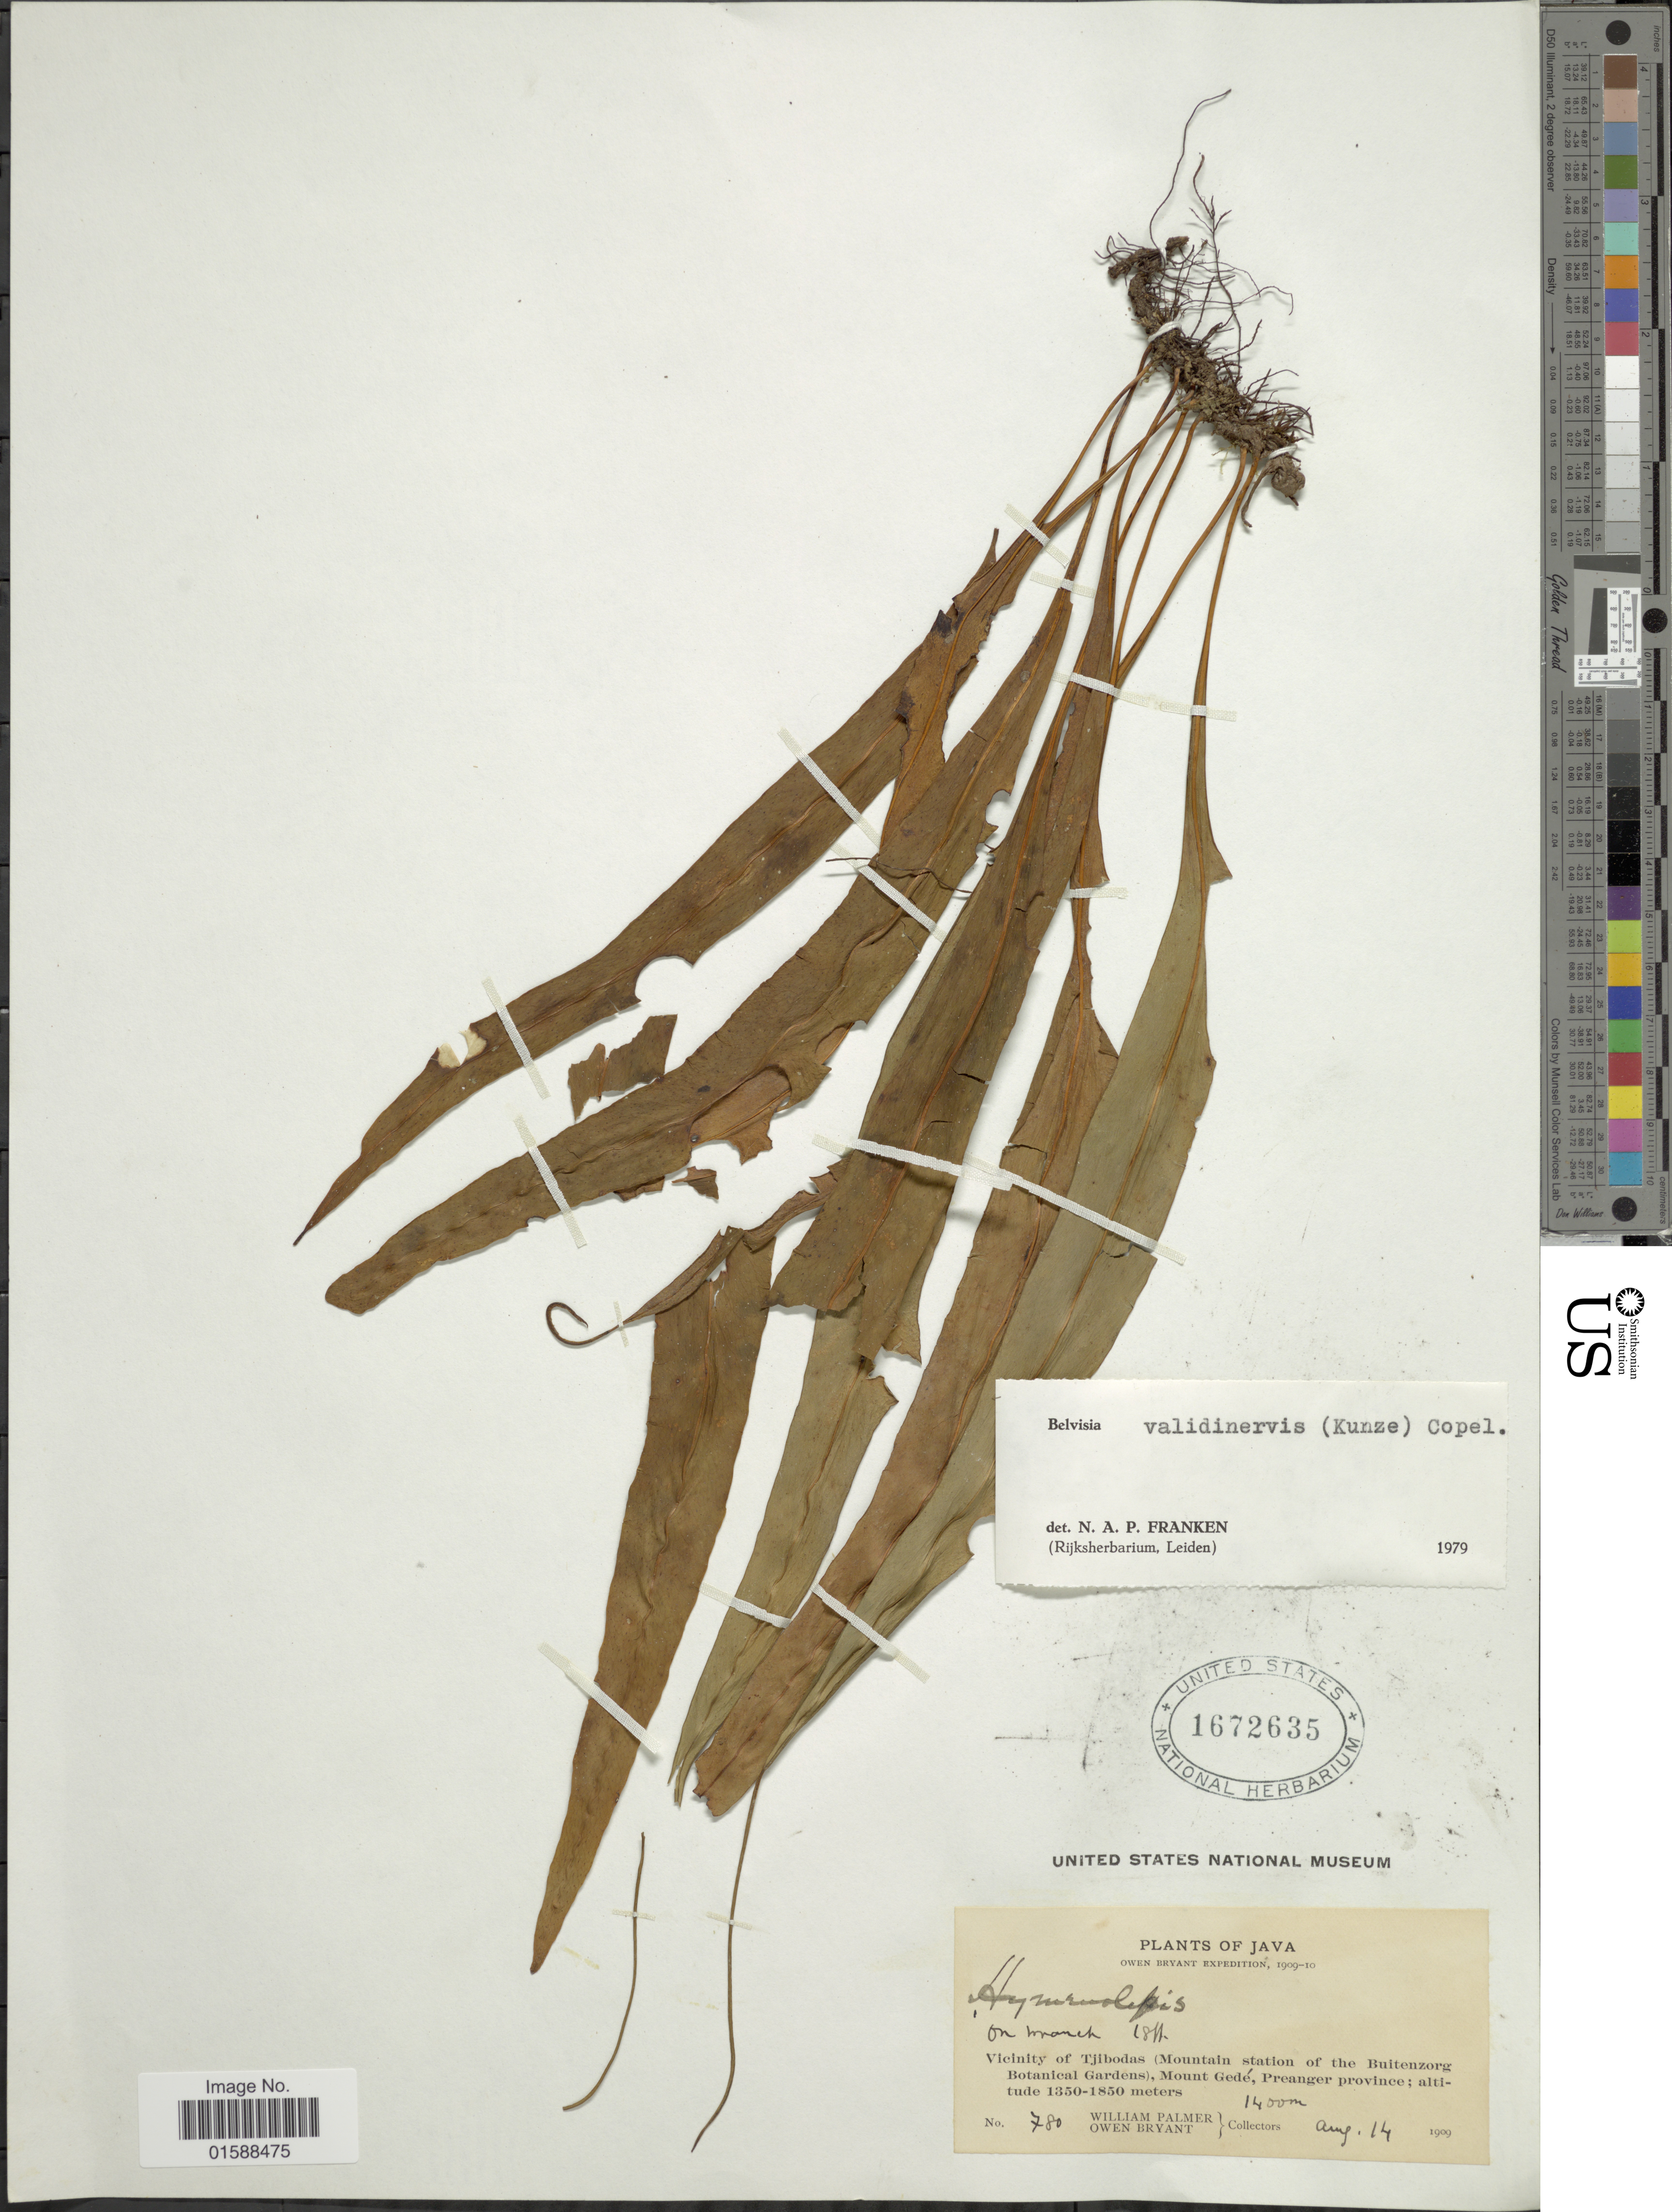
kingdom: Plantae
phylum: Tracheophyta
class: Polypodiopsida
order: Polypodiales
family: Polypodiaceae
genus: Lepisorus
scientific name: Lepisorus validinervis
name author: (Kunze) Li S. Wang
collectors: W. Palmer & O. Bryant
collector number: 780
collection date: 1909-08-14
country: Indonesia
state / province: Java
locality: Vicinity of Tjibodas (Mountain station of the Buitenzorg Botanical Gardens), Mount Gedé, Preanger province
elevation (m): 1400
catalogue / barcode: US 1672635